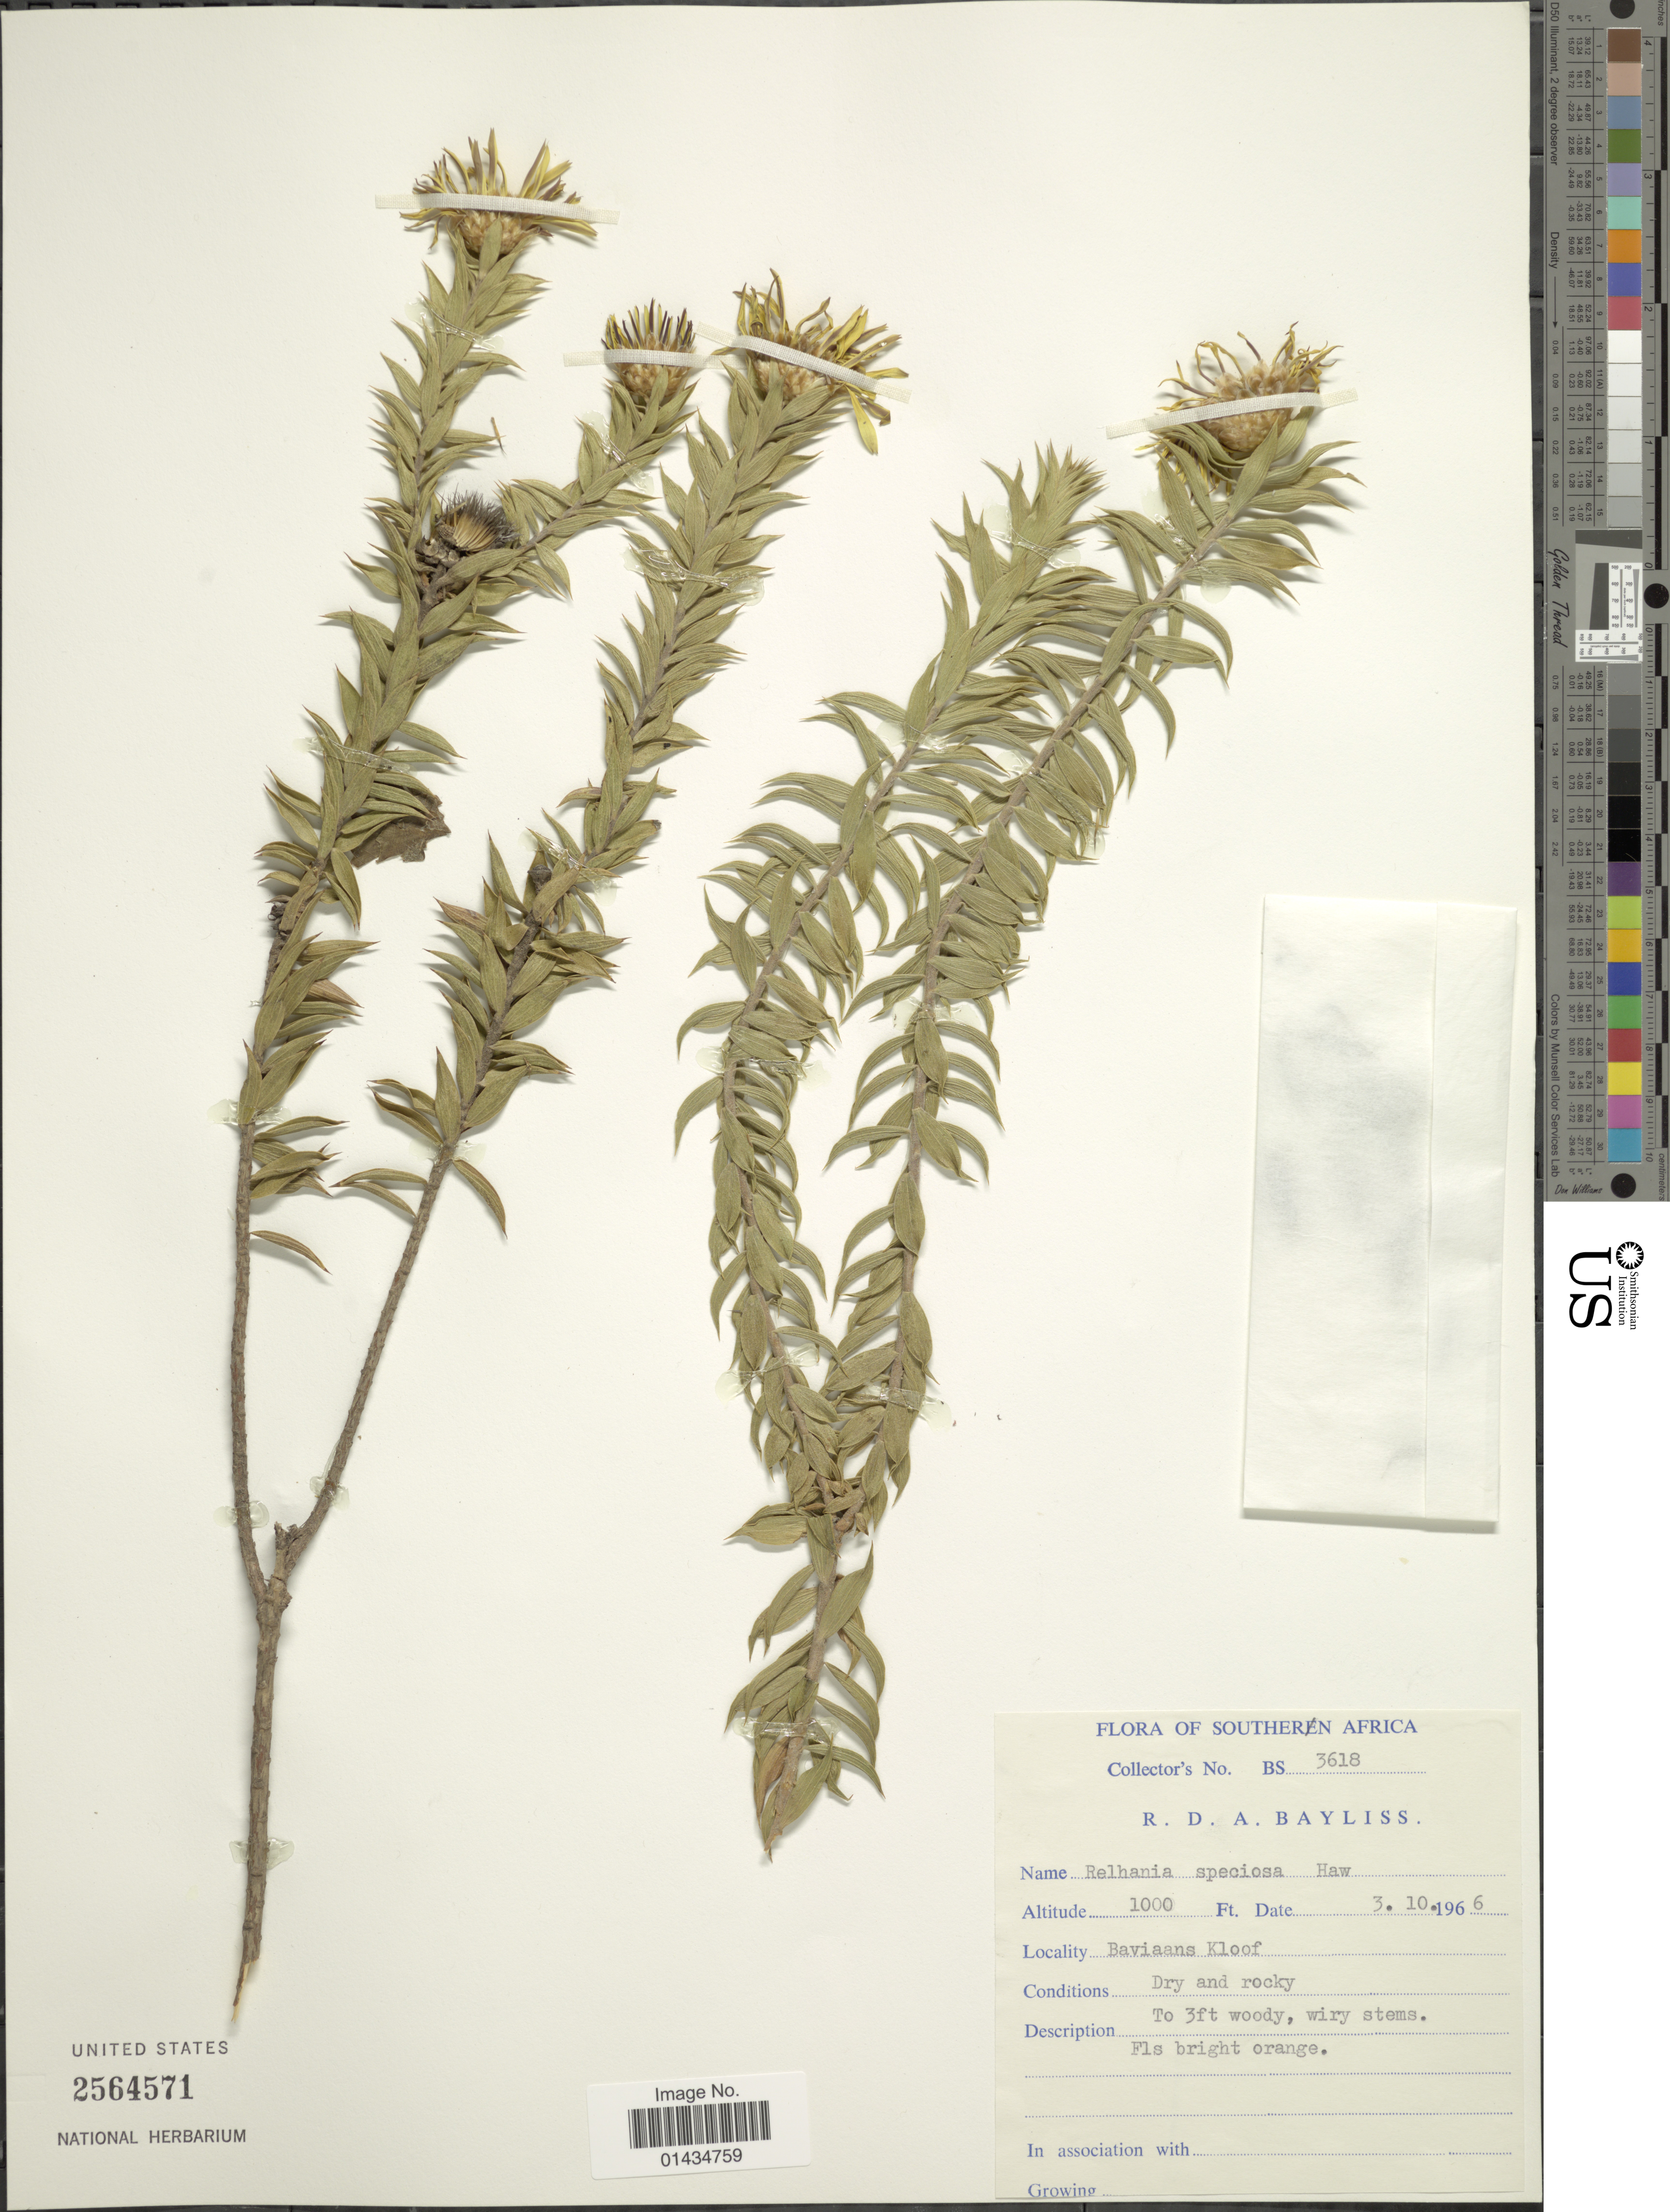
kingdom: Plantae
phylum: Tracheophyta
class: Magnoliopsida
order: Asterales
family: Asteraceae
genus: Relhania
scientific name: Relhania speciosa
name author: (DC.) Harv.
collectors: R. Bayliss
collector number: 3618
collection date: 1966-10-03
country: South Africa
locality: Baviaans Kloof, dry and rocky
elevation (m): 305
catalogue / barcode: US 2564571